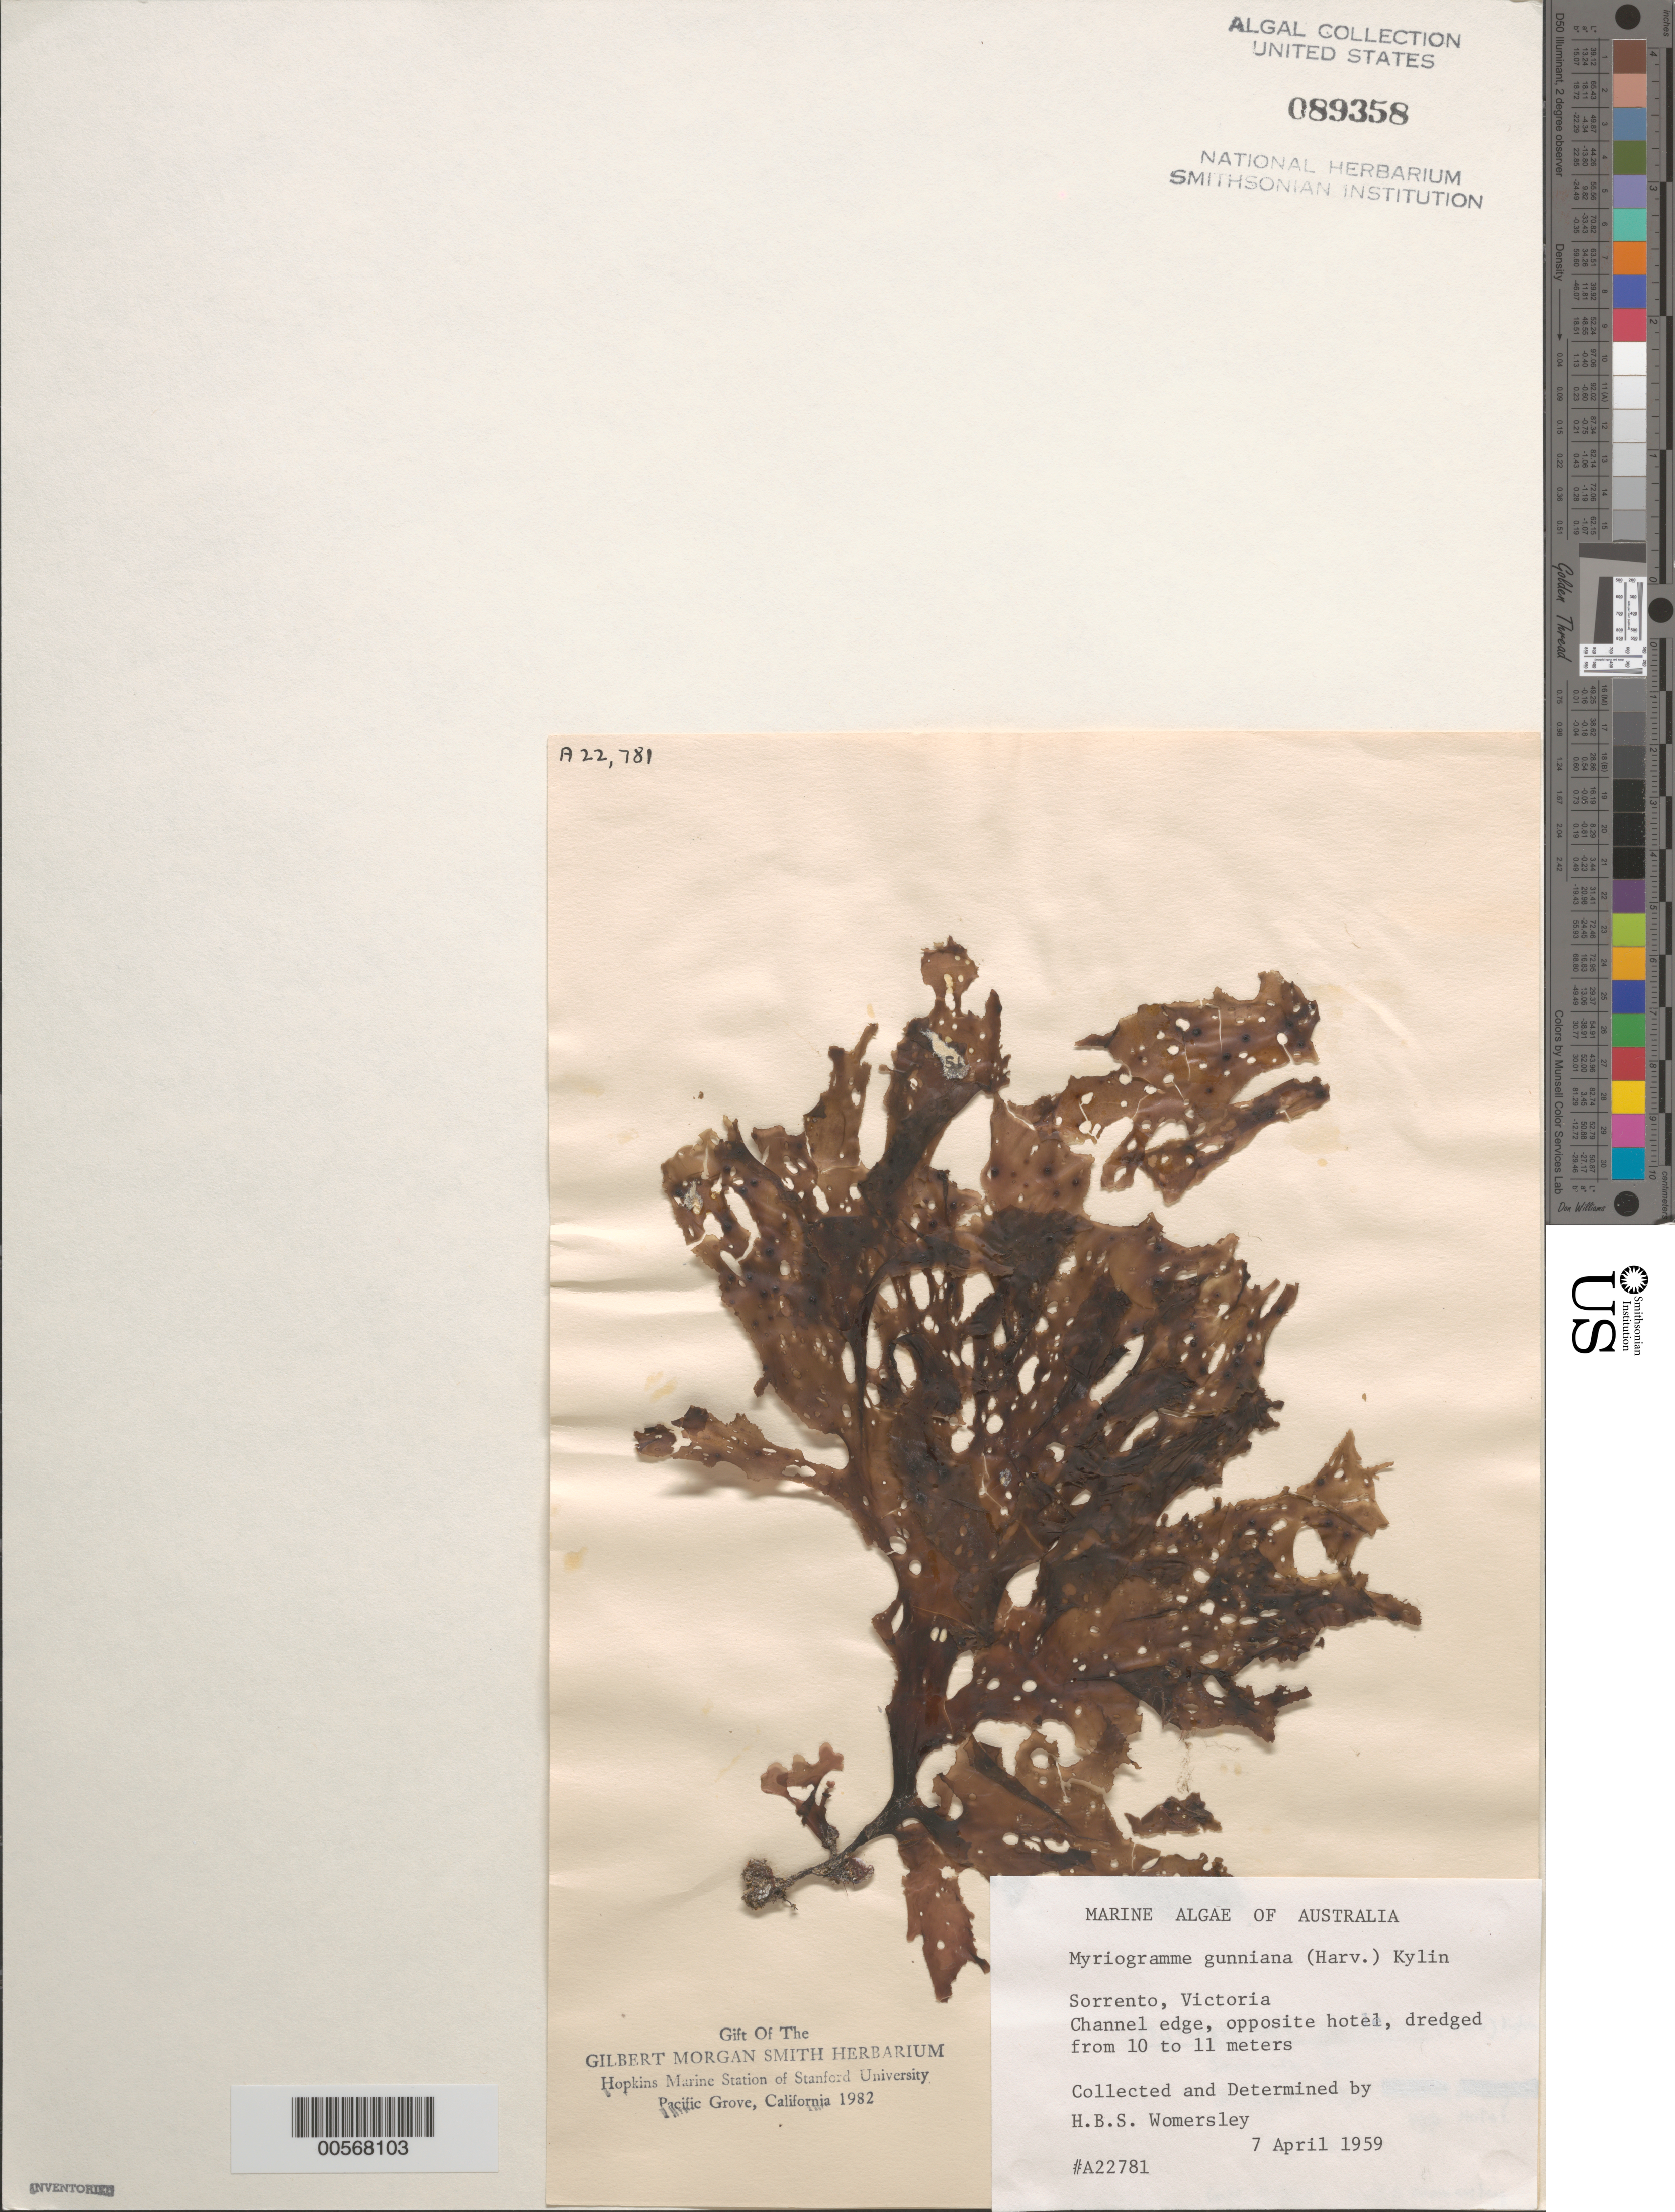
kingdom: Plantae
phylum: Rhodophyta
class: Florideophyceae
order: Ceramiales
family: Delesseriaceae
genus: Myriogramme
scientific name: Myriogramme gunniana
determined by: Womersley, H. B. S.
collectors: H. B. S. Womersley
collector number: A22781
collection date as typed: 07 Apr 1959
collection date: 1959-04-07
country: Australia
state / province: Victoria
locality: Sorrento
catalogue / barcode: US 89358